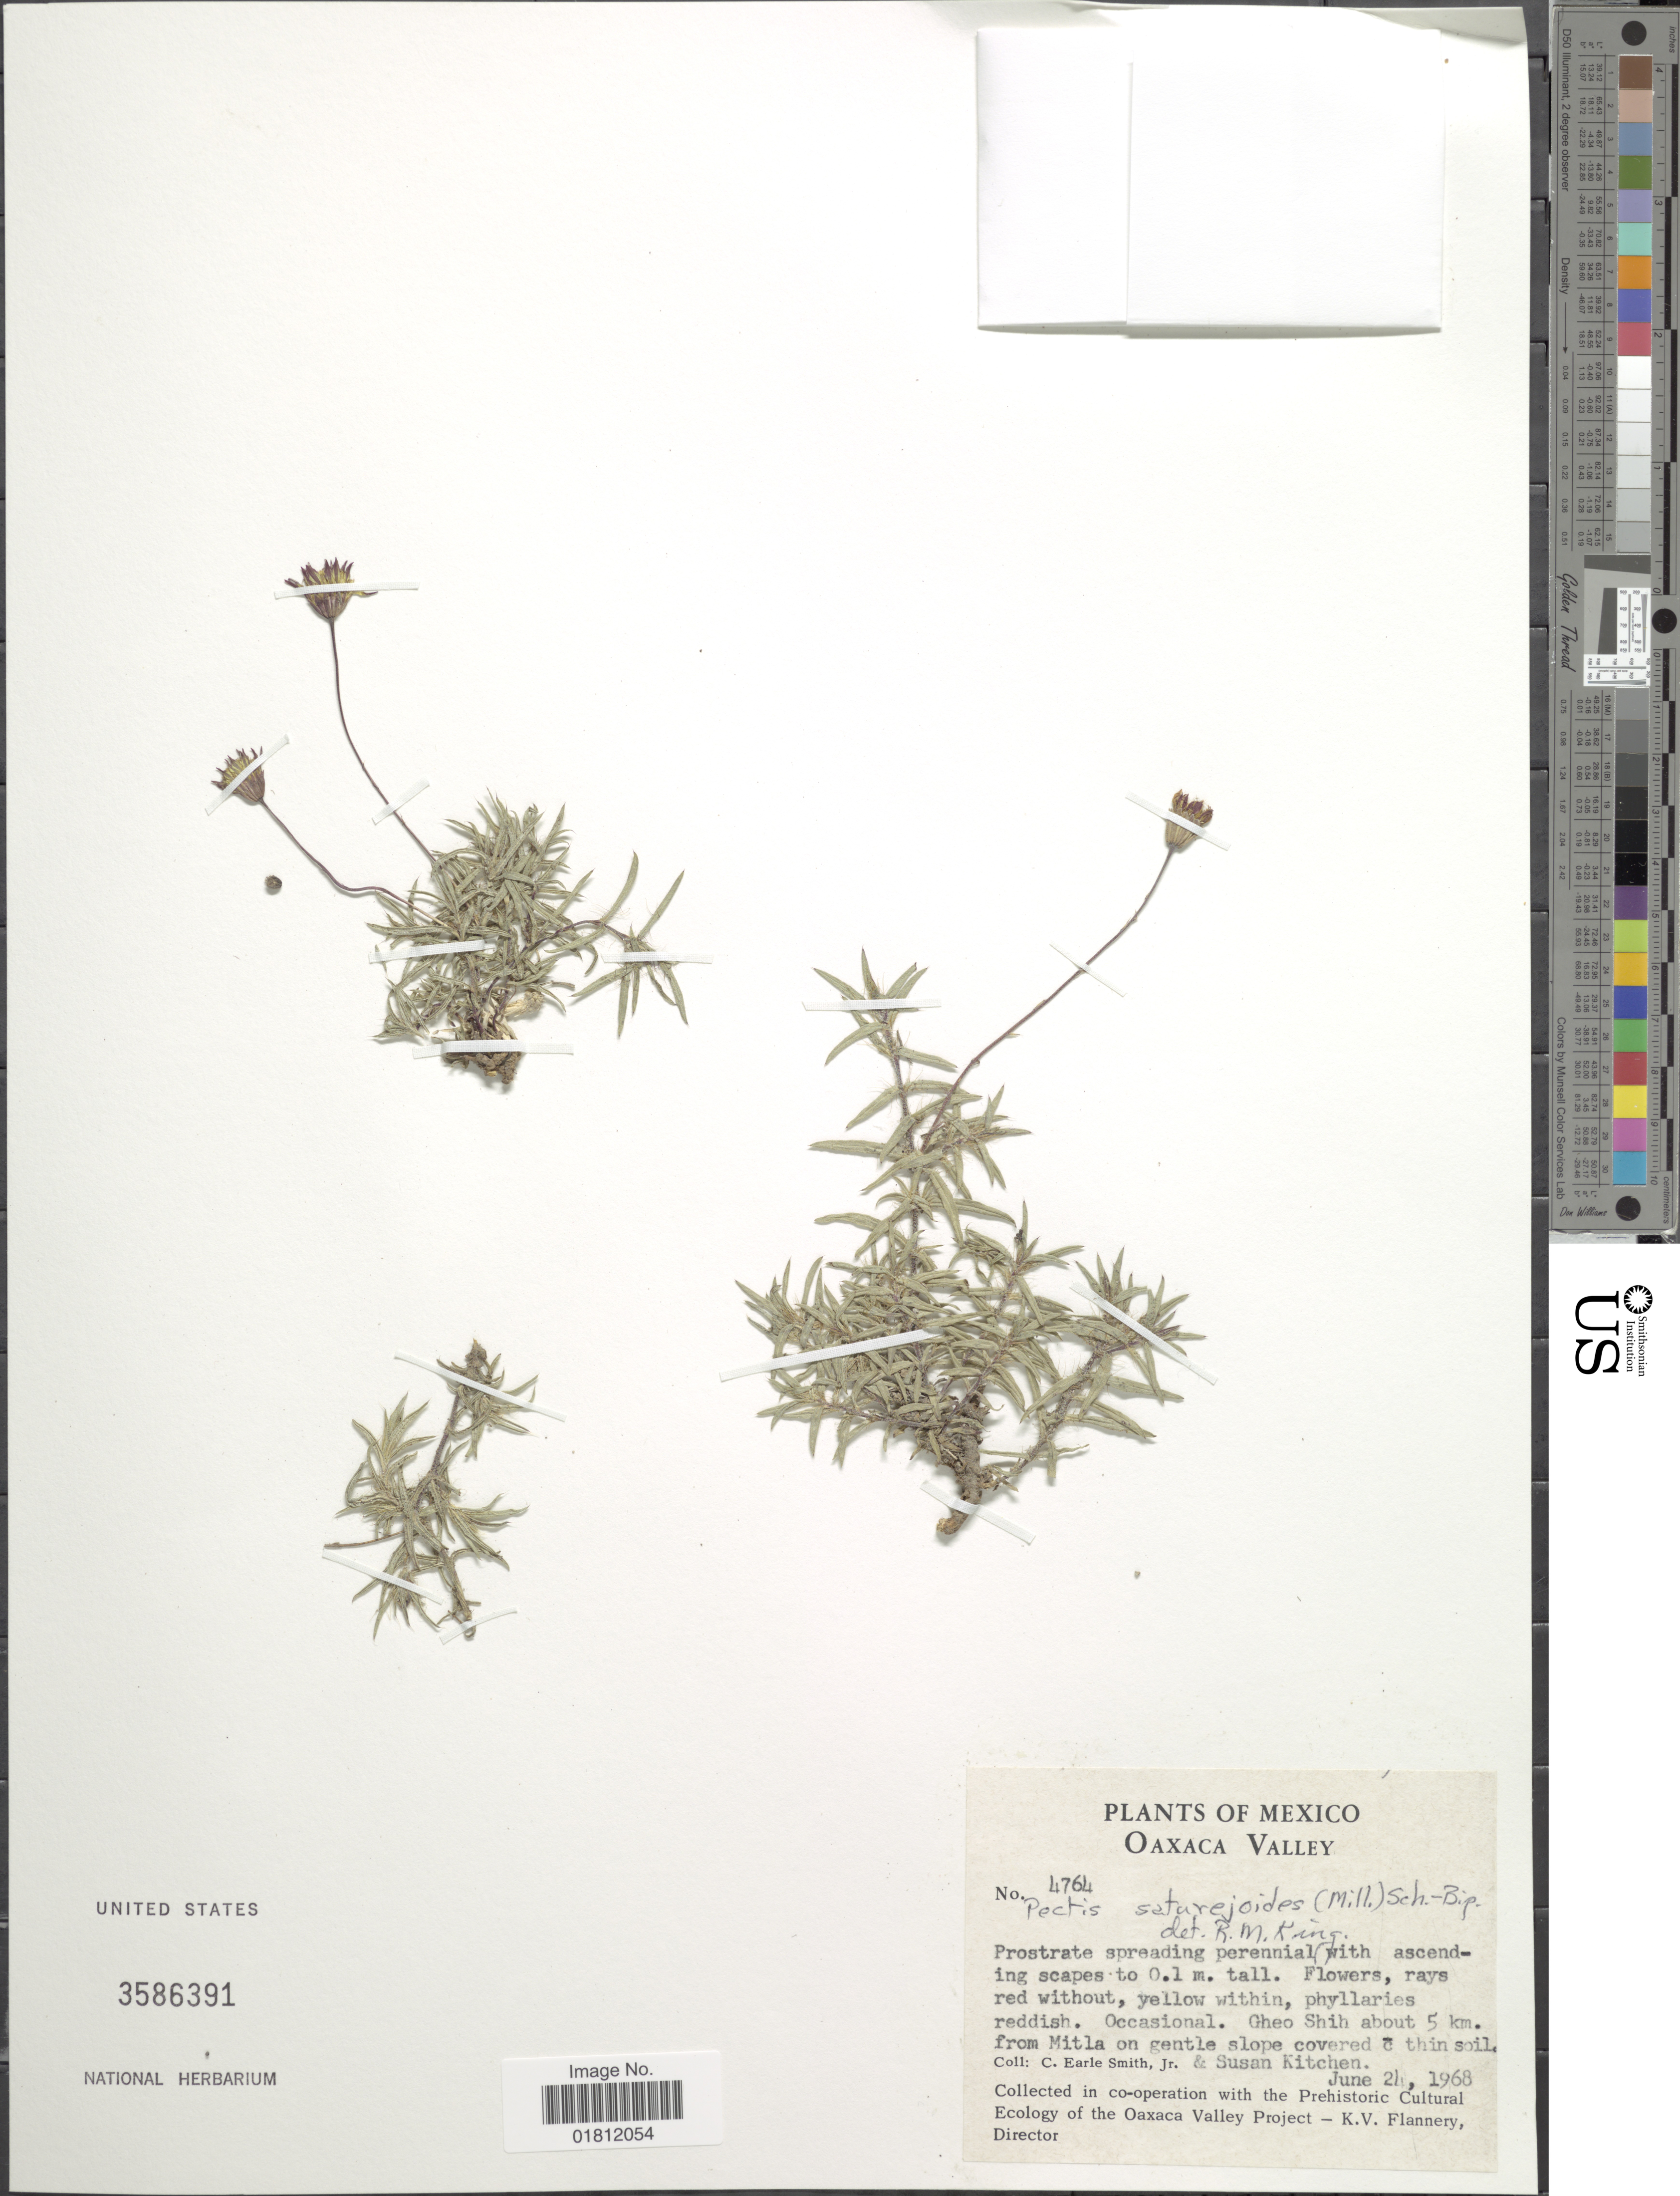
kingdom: Plantae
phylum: Tracheophyta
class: Magnoliopsida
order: Asterales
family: Asteraceae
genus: Pectis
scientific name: Pectis saturejoides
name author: (Mill.) Sch. Bip.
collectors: C. E. Smith Jr. & S. Kitchen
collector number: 4764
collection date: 1968-06-24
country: Mexico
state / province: Oaxaca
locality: Mexico, Oaxaca Valley, Gheo Shih about 5 km. from Mitla on gentle slope covered c thin soil.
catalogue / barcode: US 3586391